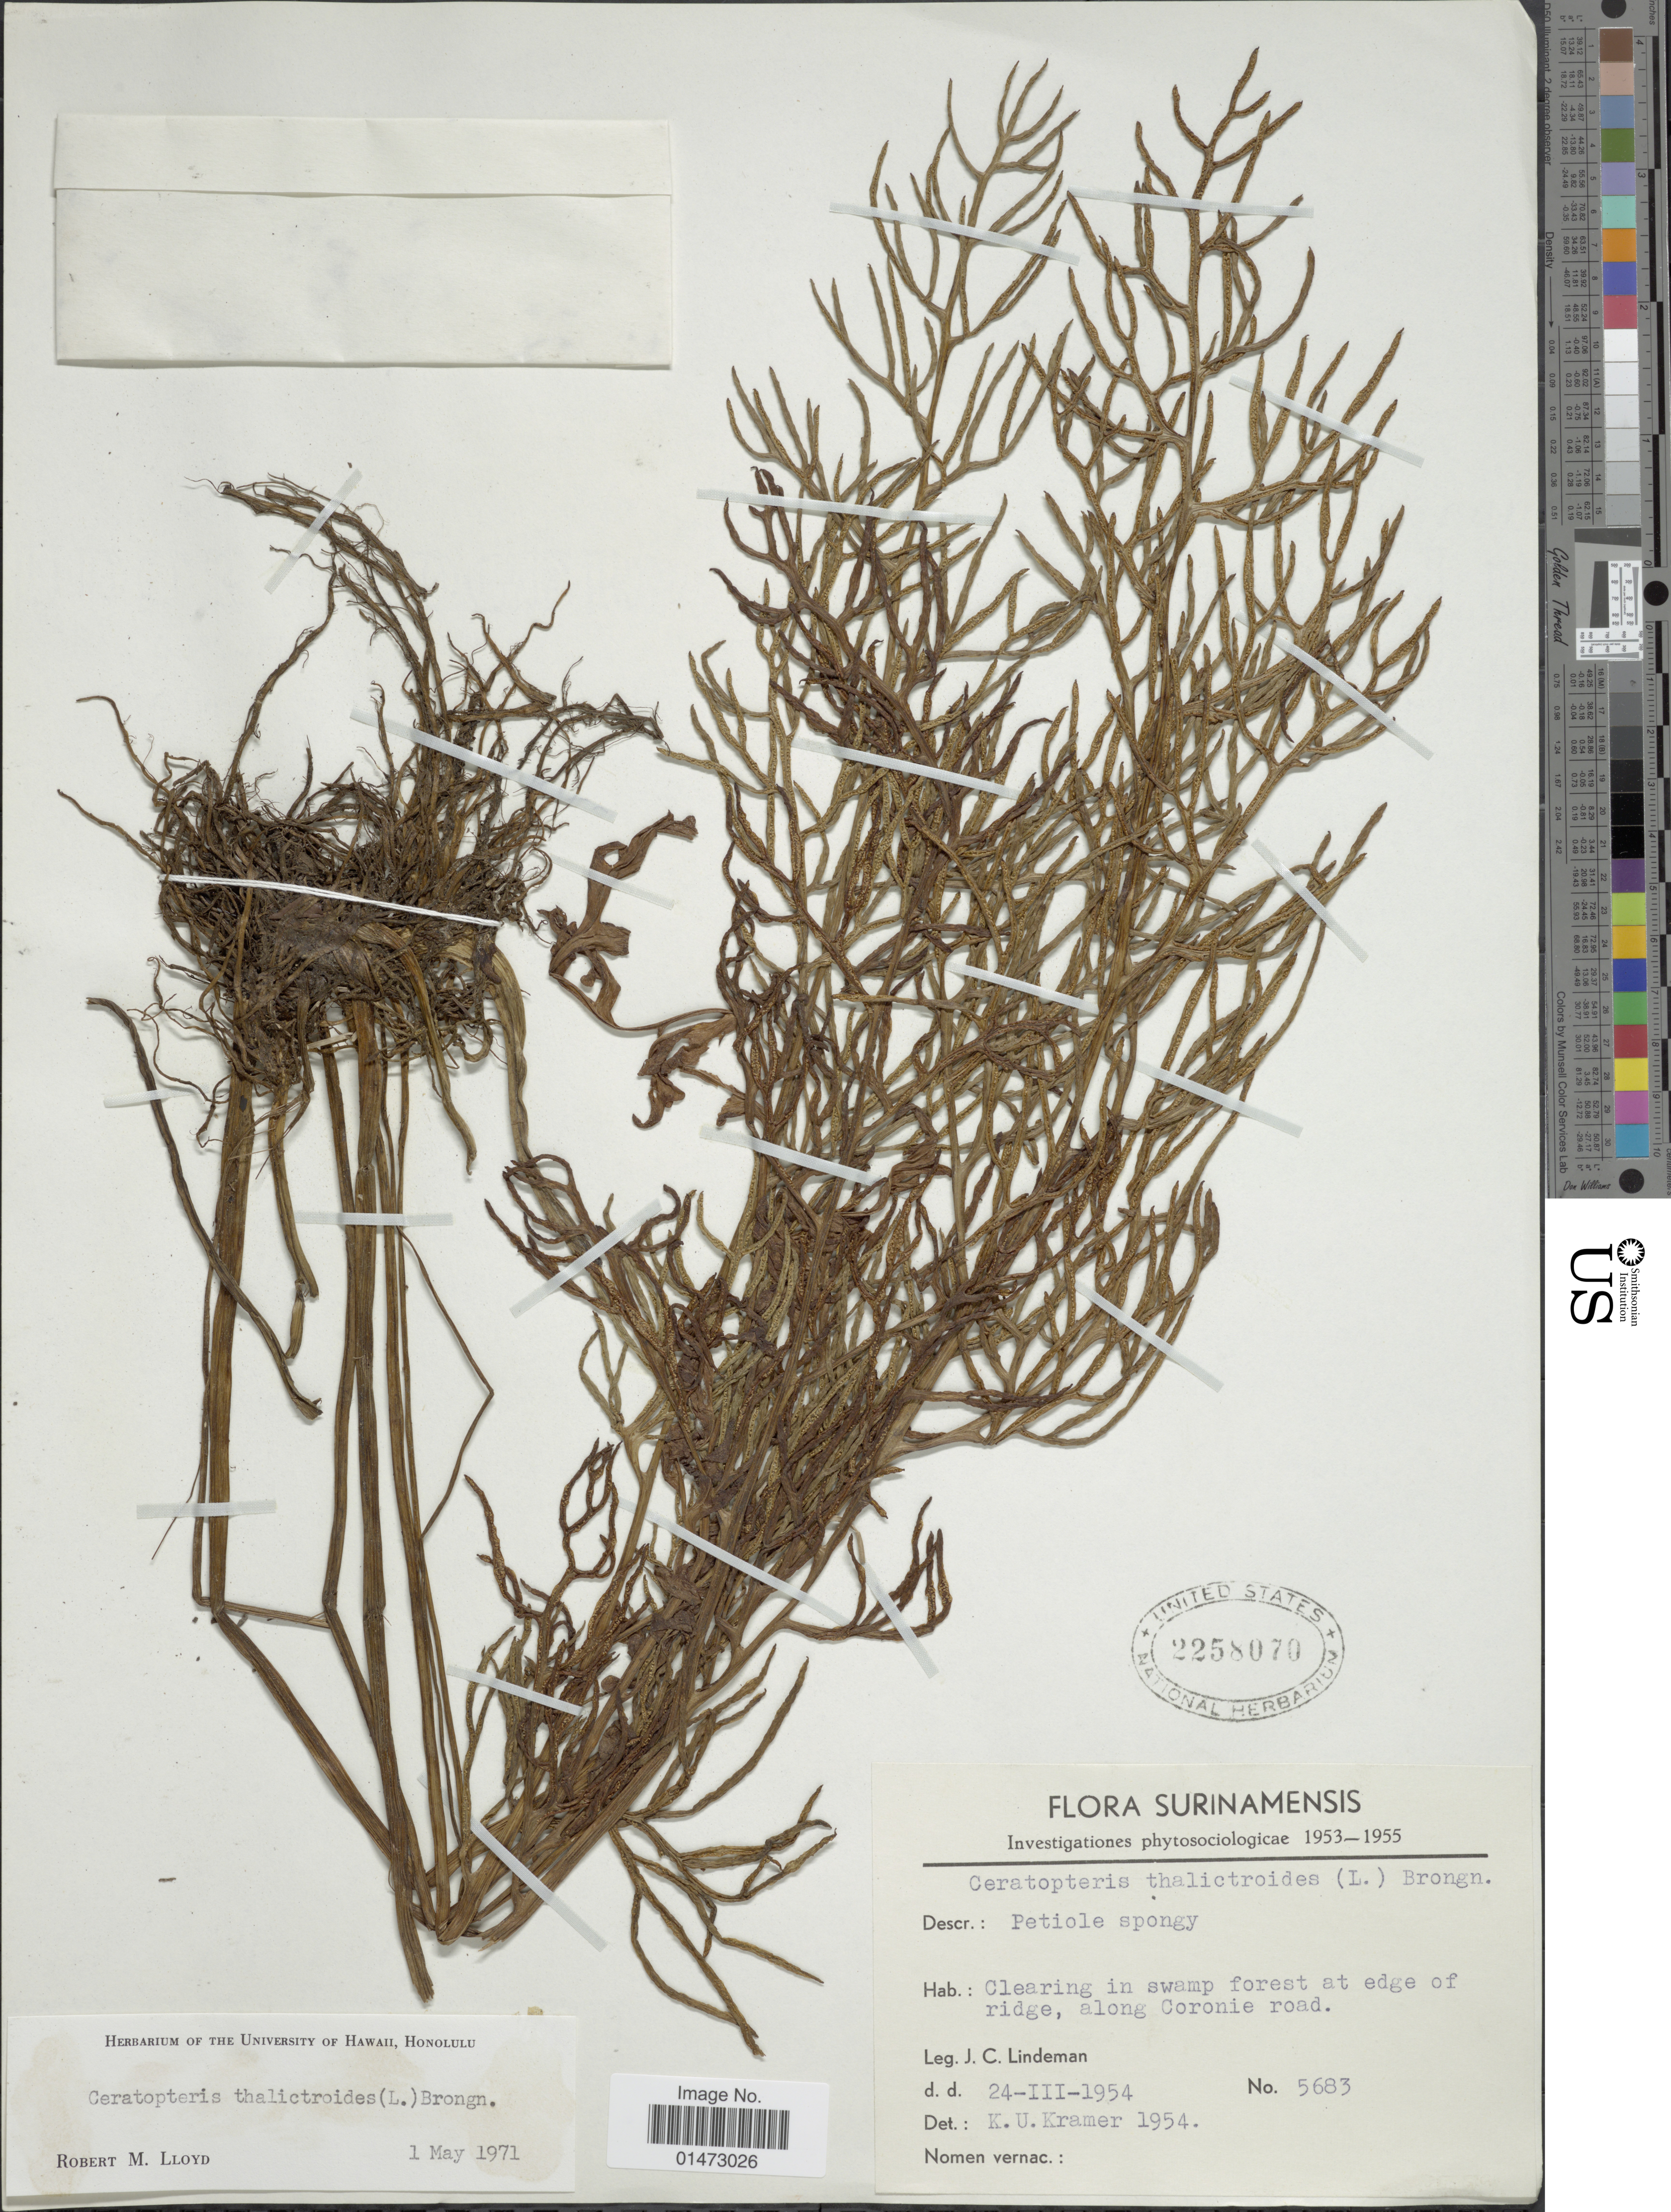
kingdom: Plantae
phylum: Tracheophyta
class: Polypodiopsida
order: Polypodiales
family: Pteridaceae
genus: Ceratopteris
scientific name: Ceratopteris thalictroides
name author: (L.) Brongn.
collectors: J. C. Lindeman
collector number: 5683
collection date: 1954-03-24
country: Suriname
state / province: Coronie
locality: Clearing in swamp forest at edge of ridge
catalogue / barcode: US 2258070